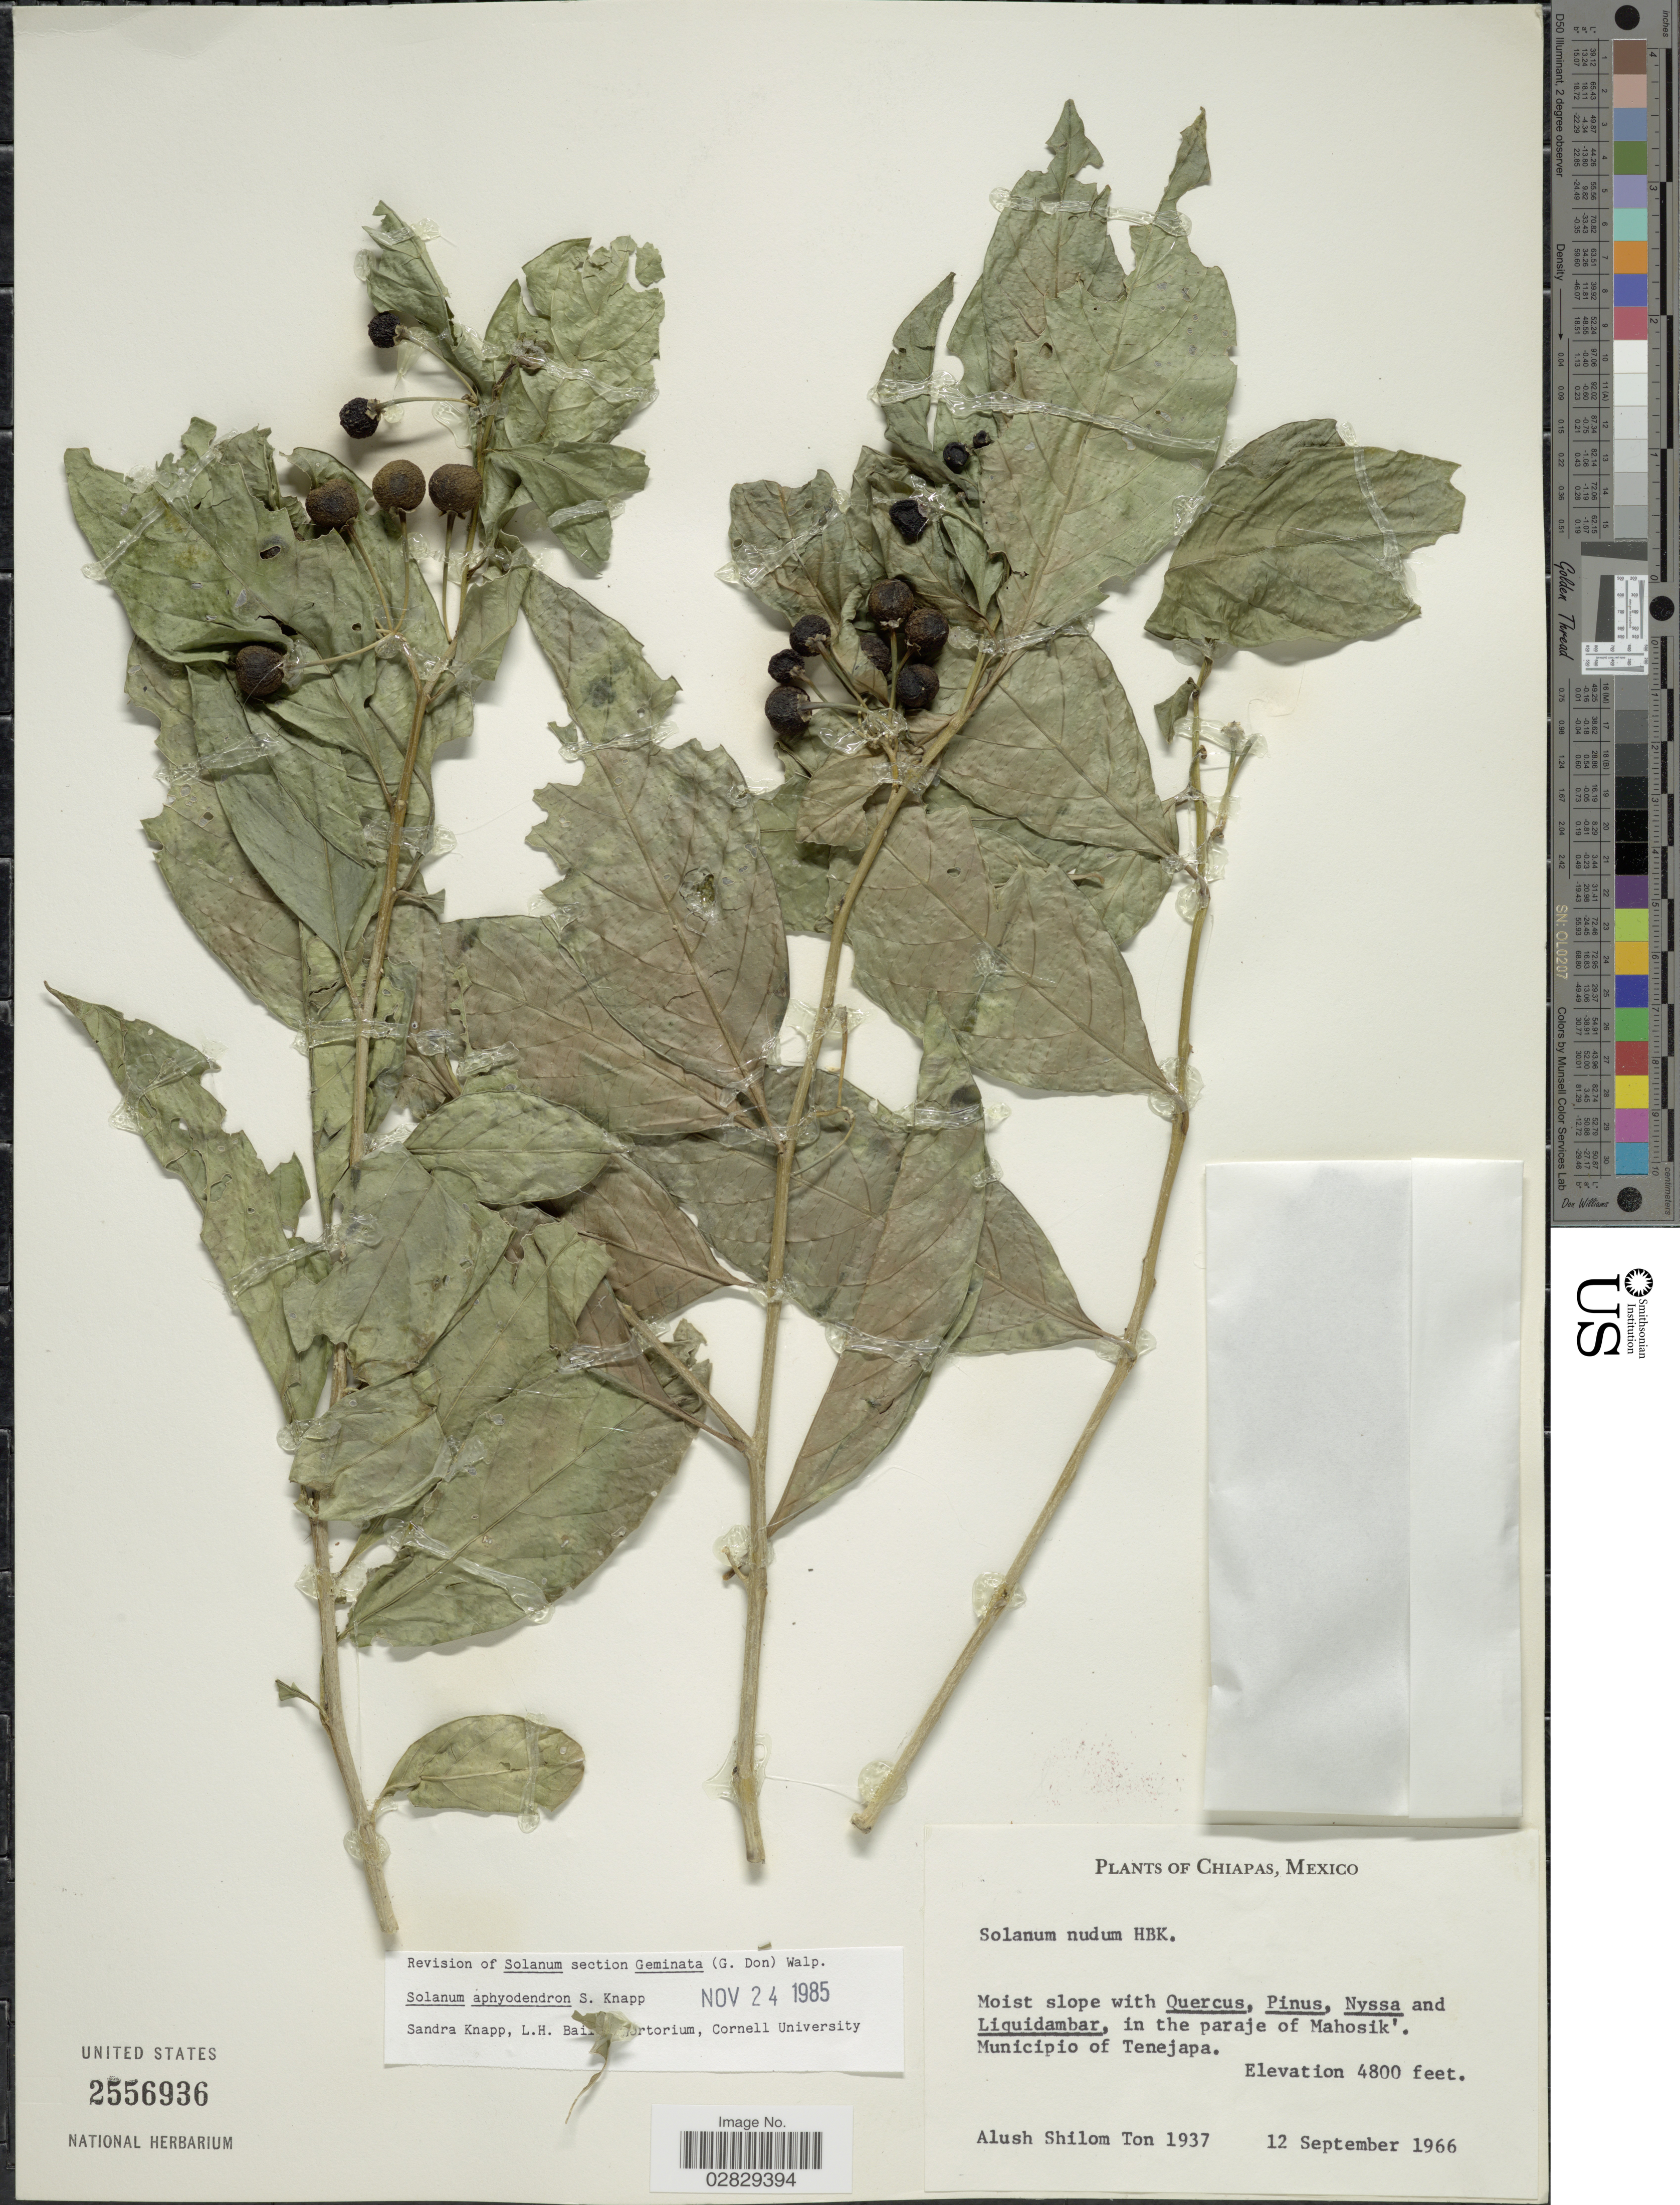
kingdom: Plantae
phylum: Tracheophyta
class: Magnoliopsida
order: Solanales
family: Solanaceae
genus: Solanum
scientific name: Solanum aphyodendron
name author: S. Knapp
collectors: A. M. Ton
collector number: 1937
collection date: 1966-09-12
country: Mexico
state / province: Chiapas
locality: In the paraje of Mahosik'. Municipio of Tenejapa.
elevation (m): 1463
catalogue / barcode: US 2556936